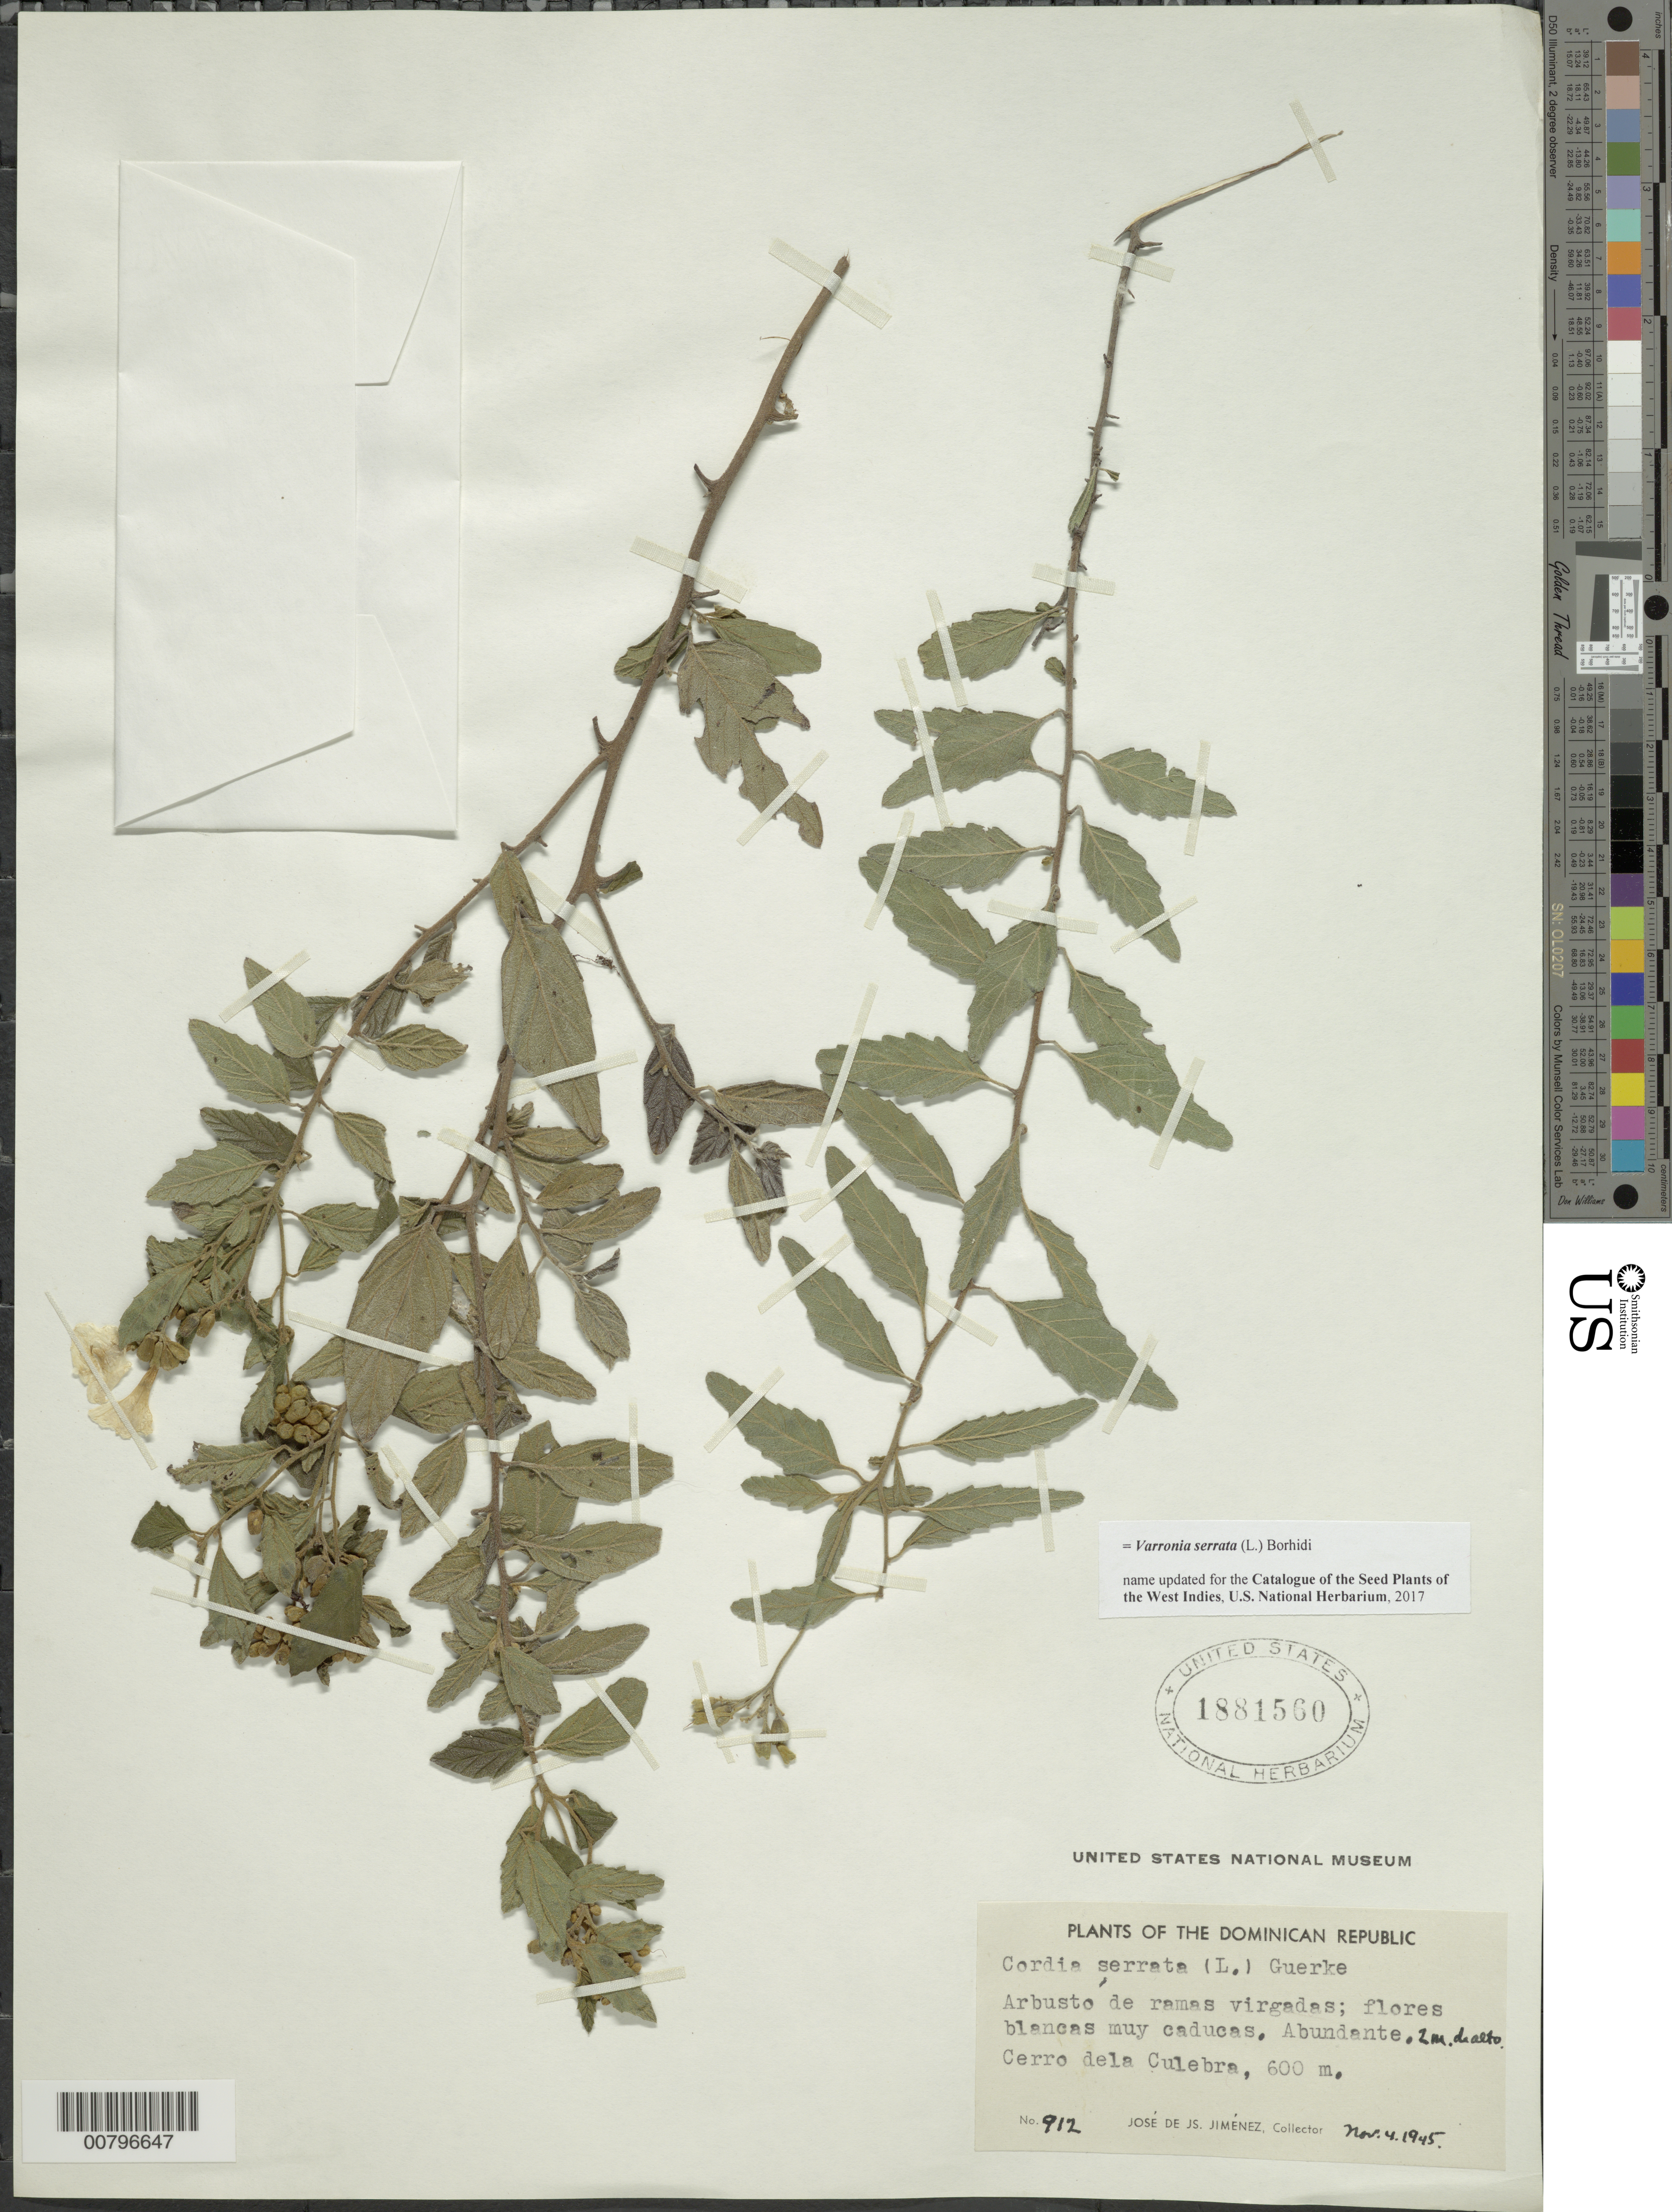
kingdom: Plantae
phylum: Tracheophyta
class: Magnoliopsida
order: Boraginales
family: Cordiaceae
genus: Varronia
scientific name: Varronia serrata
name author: (L.) Borhidi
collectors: J. J. Jiménez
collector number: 912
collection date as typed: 04 Nov 1945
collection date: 1945-11-04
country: Dominican Republic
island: Hispaniola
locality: De la Culebra Hill.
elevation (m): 600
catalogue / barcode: US 1881560